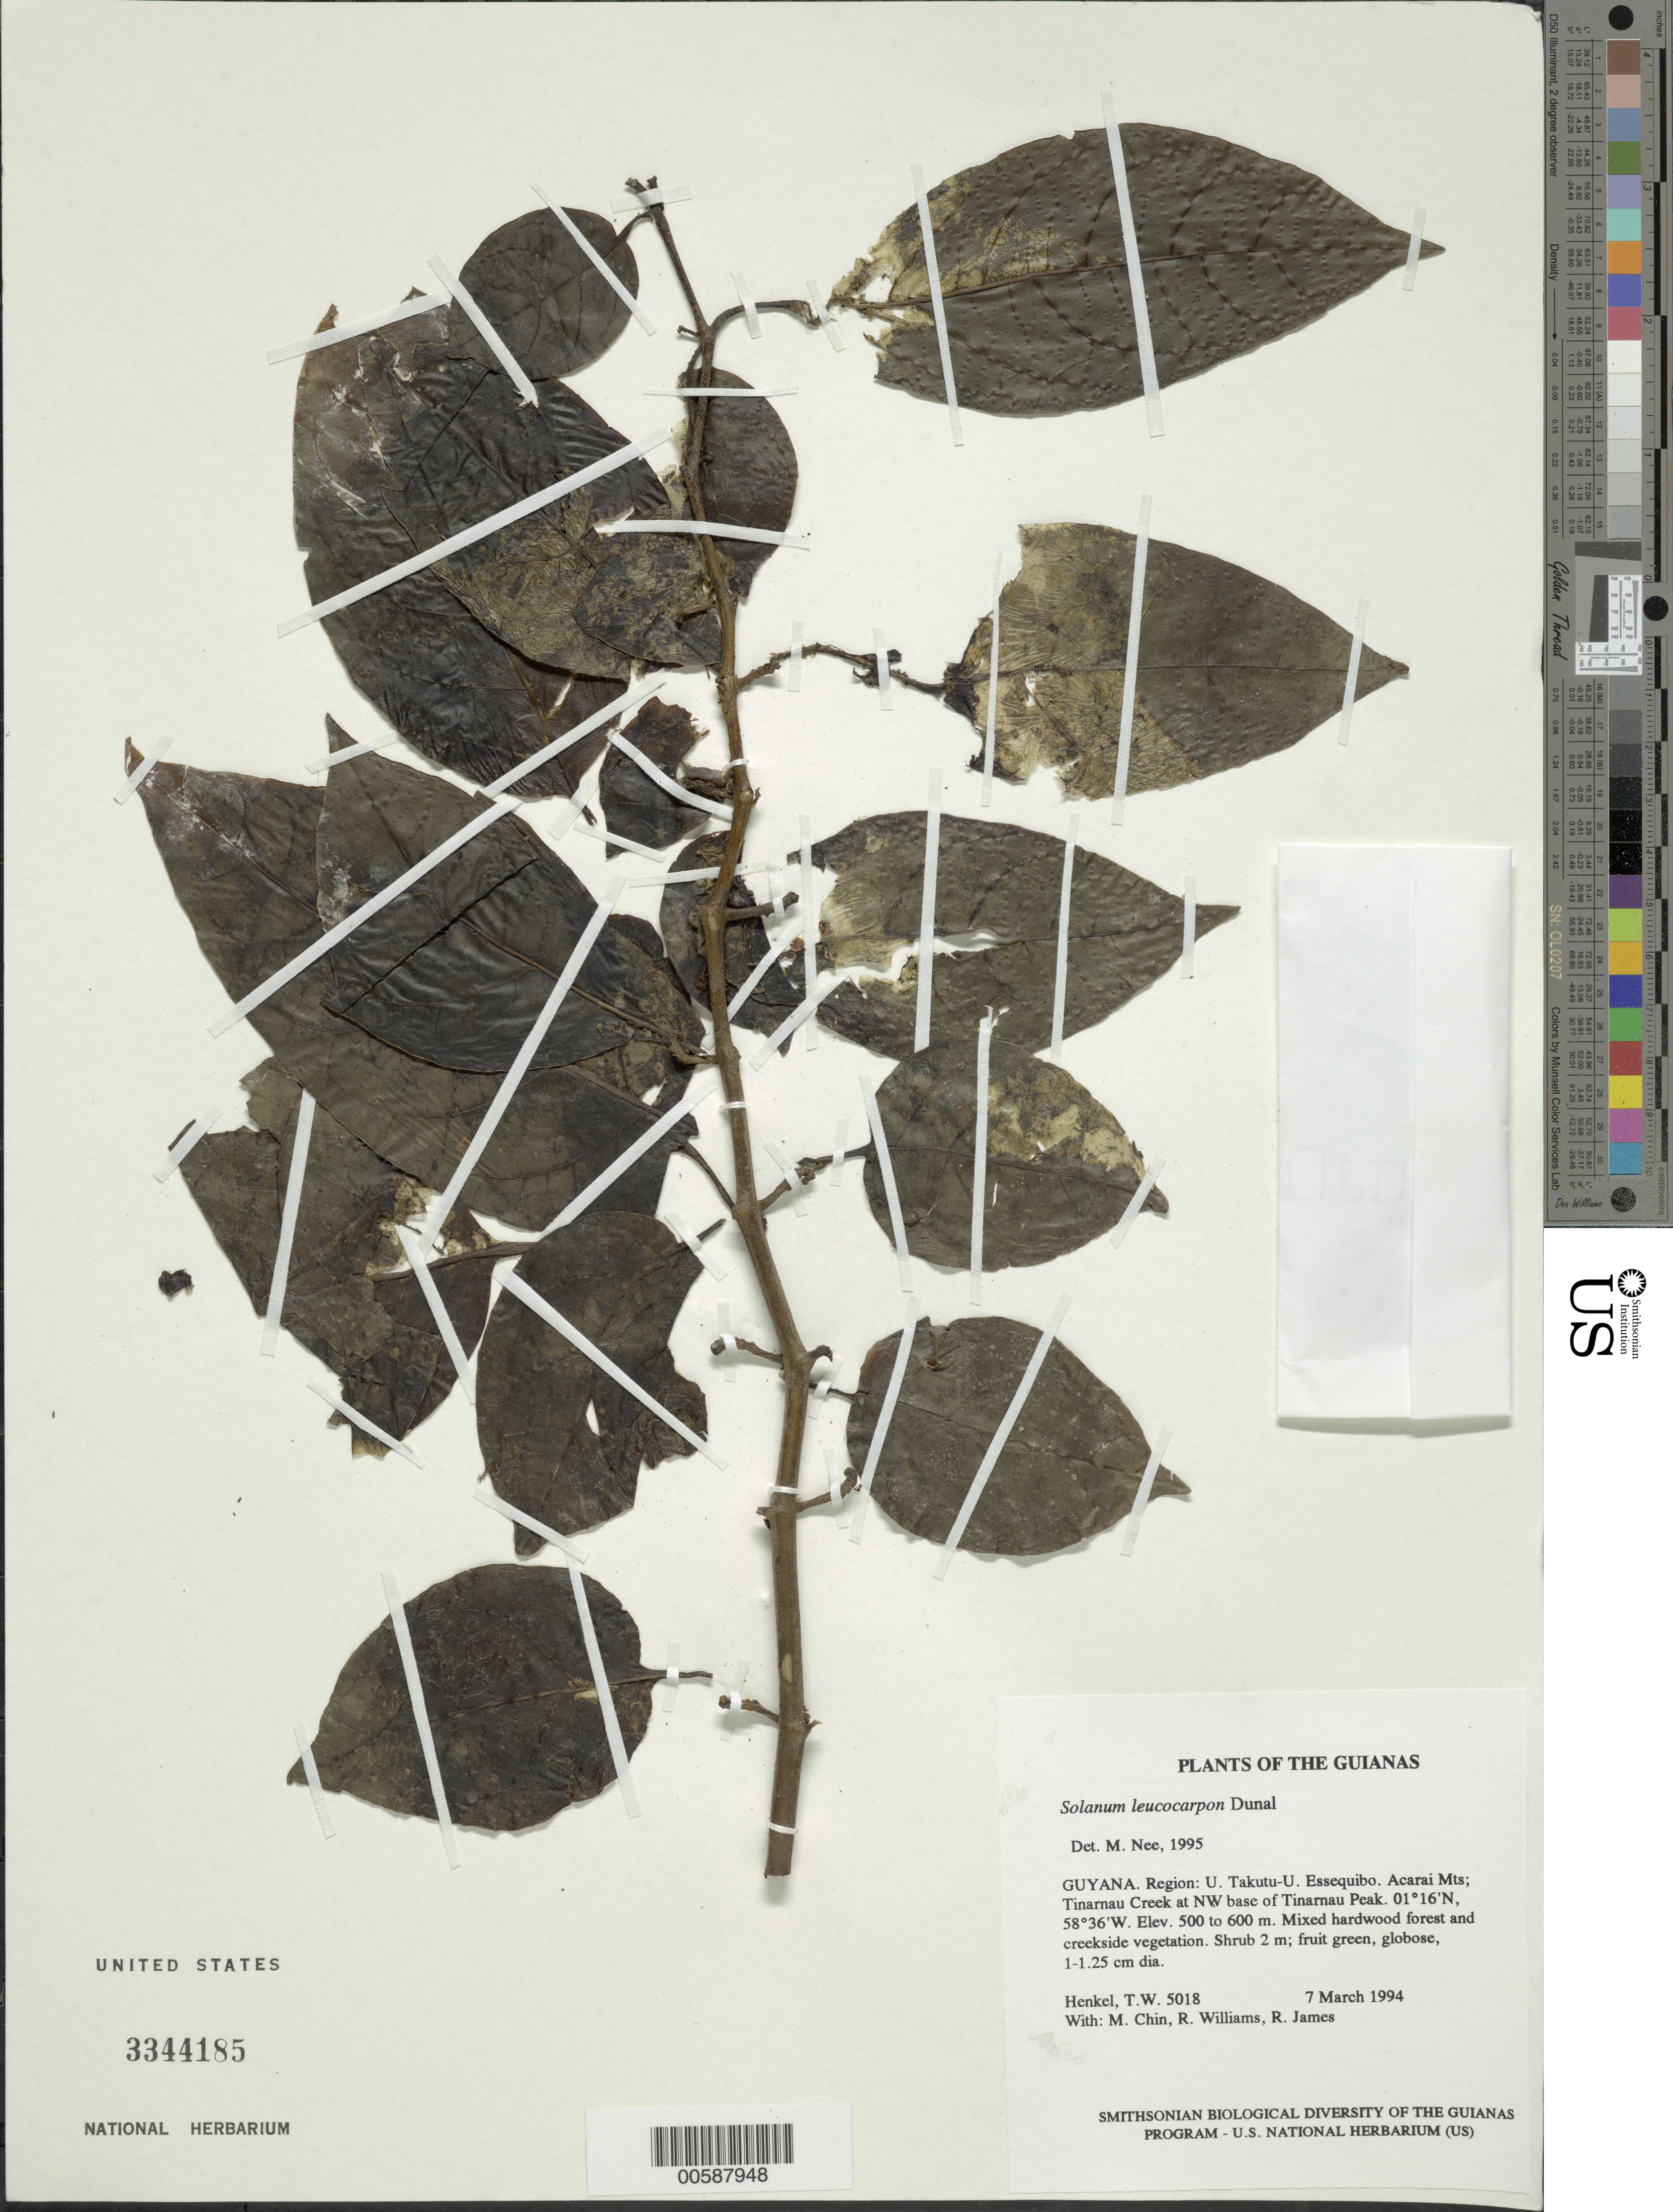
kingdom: Plantae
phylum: Tracheophyta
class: Magnoliopsida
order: Solanales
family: Solanaceae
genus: Solanum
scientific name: Solanum leucocarpon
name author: Dunal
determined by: Nee, Michael H.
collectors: T. Henkel, M. Chin, R. Williams & R. James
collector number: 5018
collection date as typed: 3 Mar 1994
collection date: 1994-03-03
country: Guyana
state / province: U. Takutu-U. Essequibo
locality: Acarai Mts; Tinarnau Creek at NW base of Tinarnau Peak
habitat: Mixed hardwood forest and creekside vegetation.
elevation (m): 500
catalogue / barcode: US 3344185